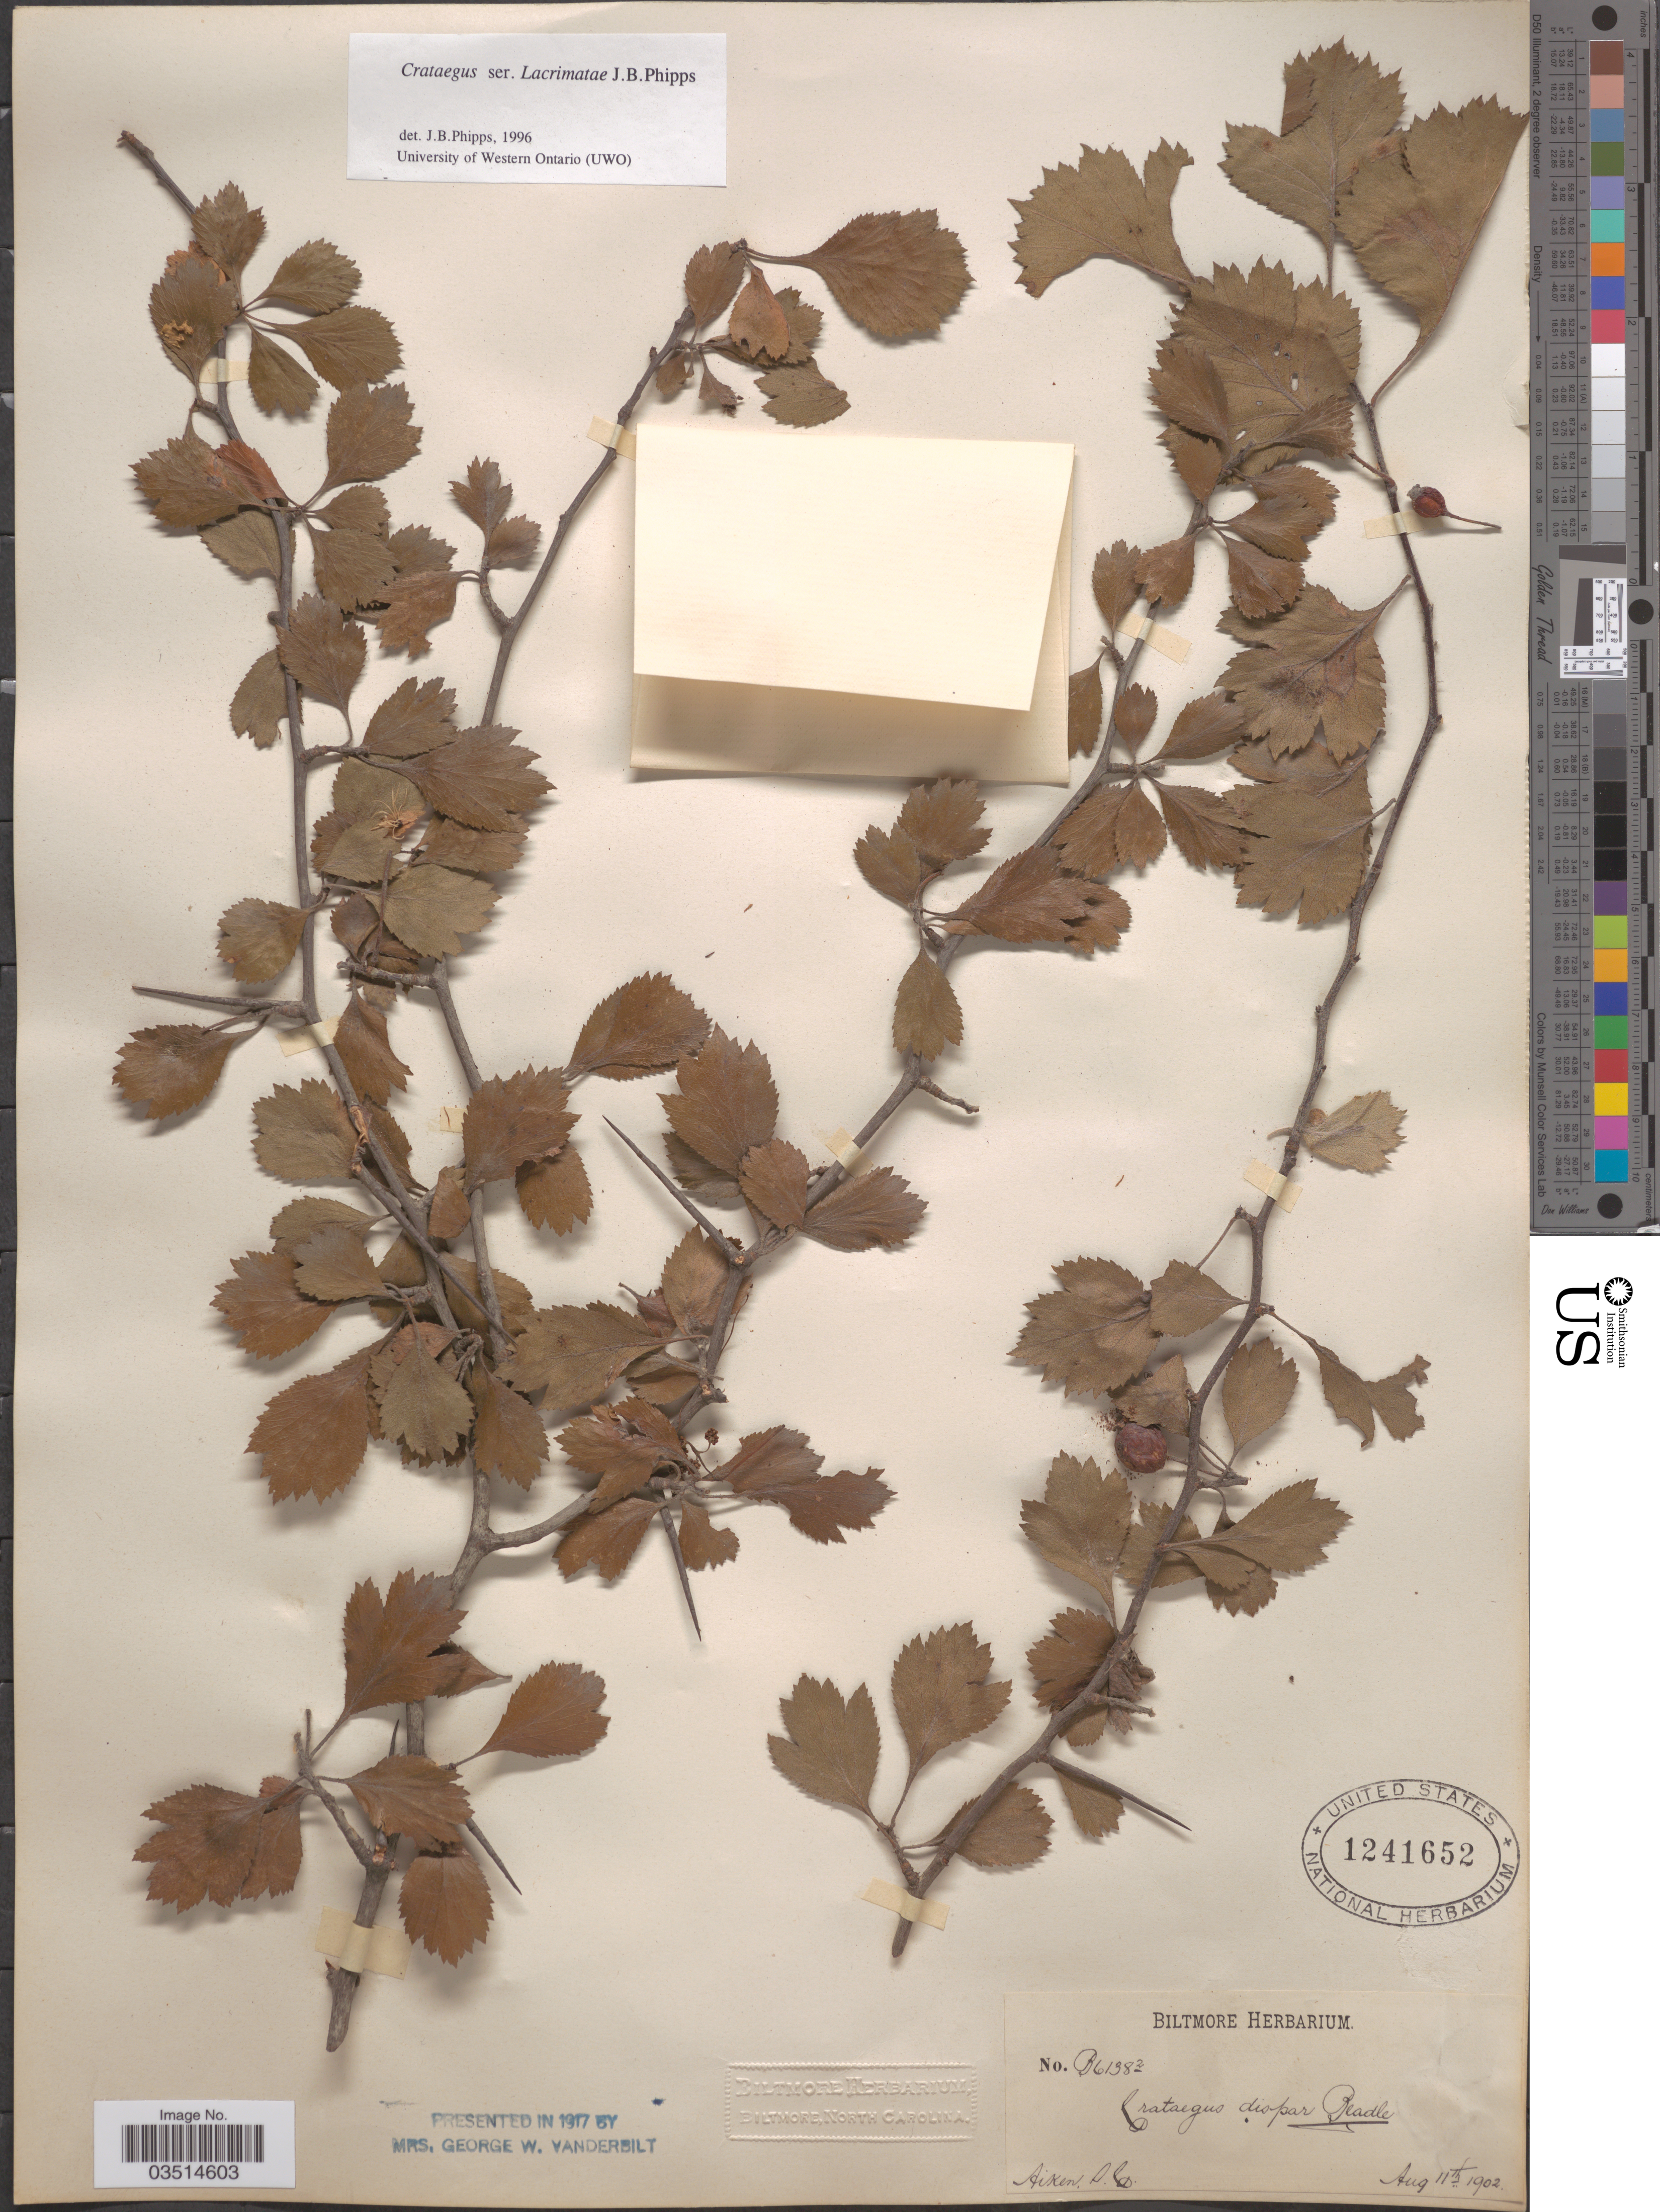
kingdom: Plantae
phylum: Tracheophyta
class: Magnoliopsida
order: Rosales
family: Rosaceae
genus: Crataegus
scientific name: Crataegus dispar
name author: Beadle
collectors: ex herb. Biltmore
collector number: B6138²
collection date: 1902-08-11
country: United States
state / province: South Carolina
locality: Aiken.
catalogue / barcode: US 1241652